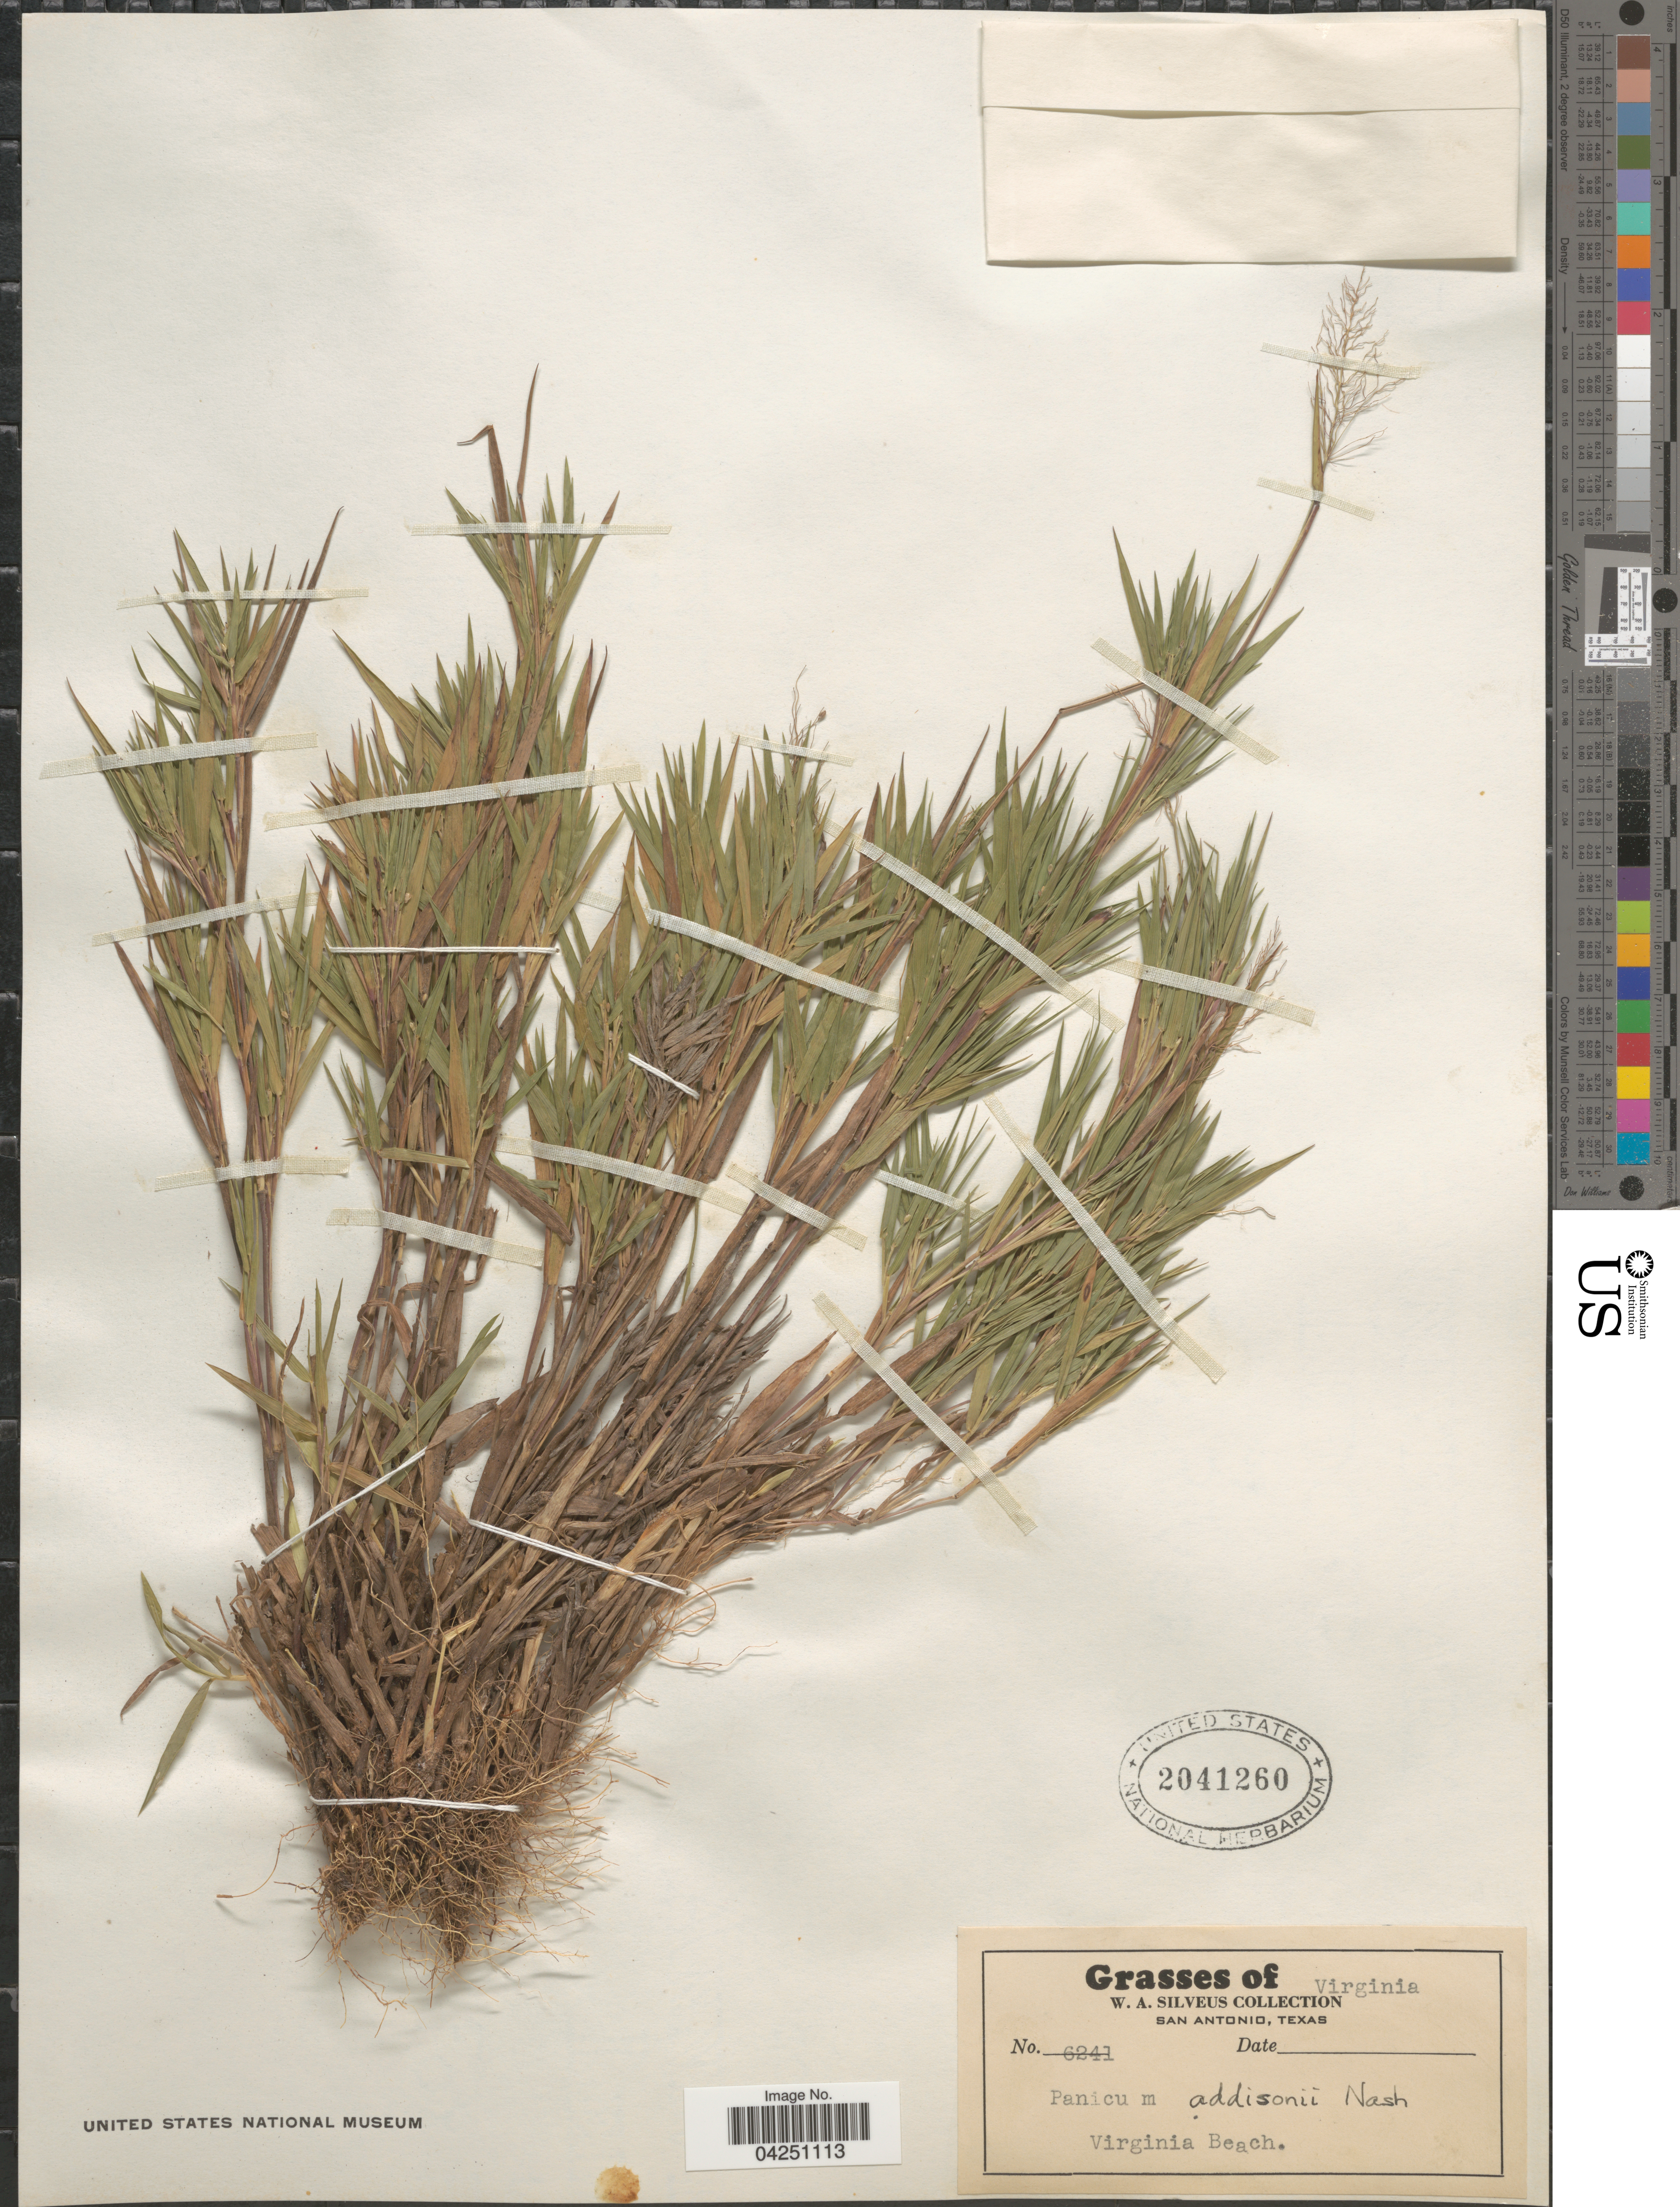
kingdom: Plantae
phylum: Tracheophyta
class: Liliopsida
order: Poales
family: Poaceae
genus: Dichanthelium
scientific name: Dichanthelium acuminatum var. acuminatum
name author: (Sw.) Gould & C.A. Clark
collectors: W. Silveus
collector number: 6241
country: United States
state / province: Virginia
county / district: City of Virginia Beach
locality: Virginia Beach.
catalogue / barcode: US 2041260